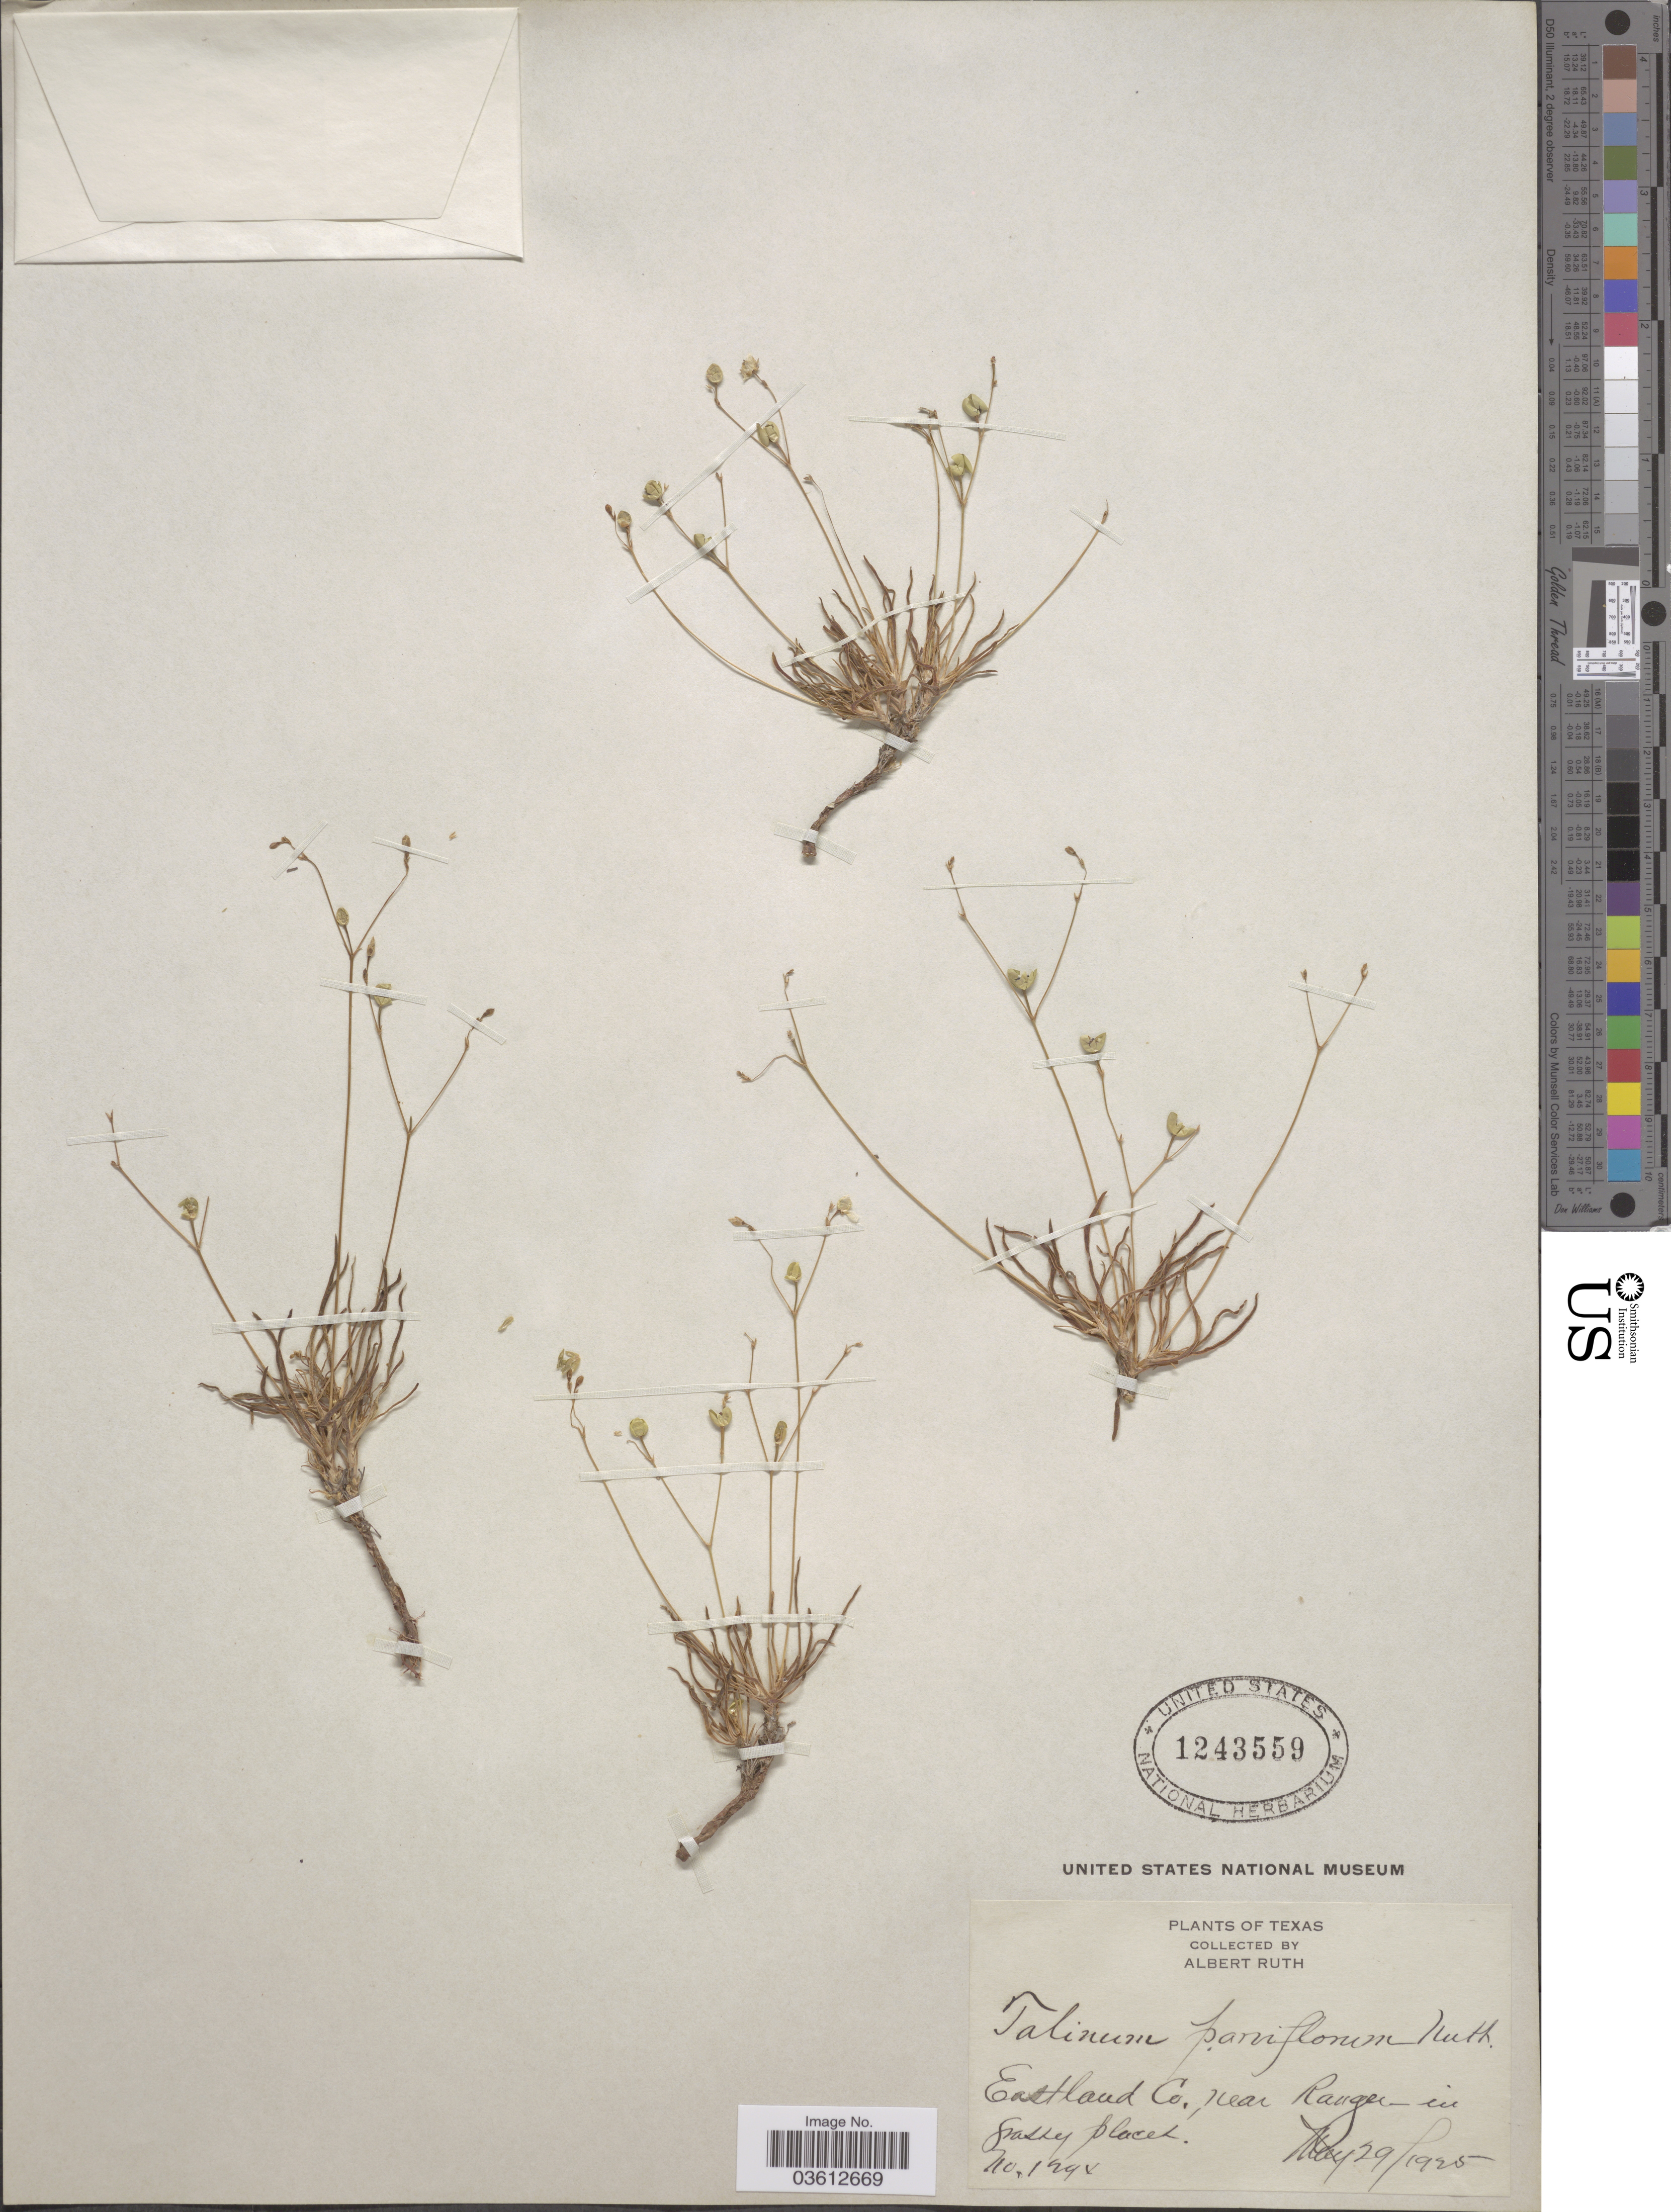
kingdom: Plantae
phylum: Tracheophyta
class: Magnoliopsida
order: Caryophyllales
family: Talinaceae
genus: Talinum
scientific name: Talinum parviflorum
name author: Nutt.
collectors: A. Ruth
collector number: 1294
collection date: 1925-05-29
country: United States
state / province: Texas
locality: Eastland Co., near Ranger.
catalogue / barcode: US 1243559